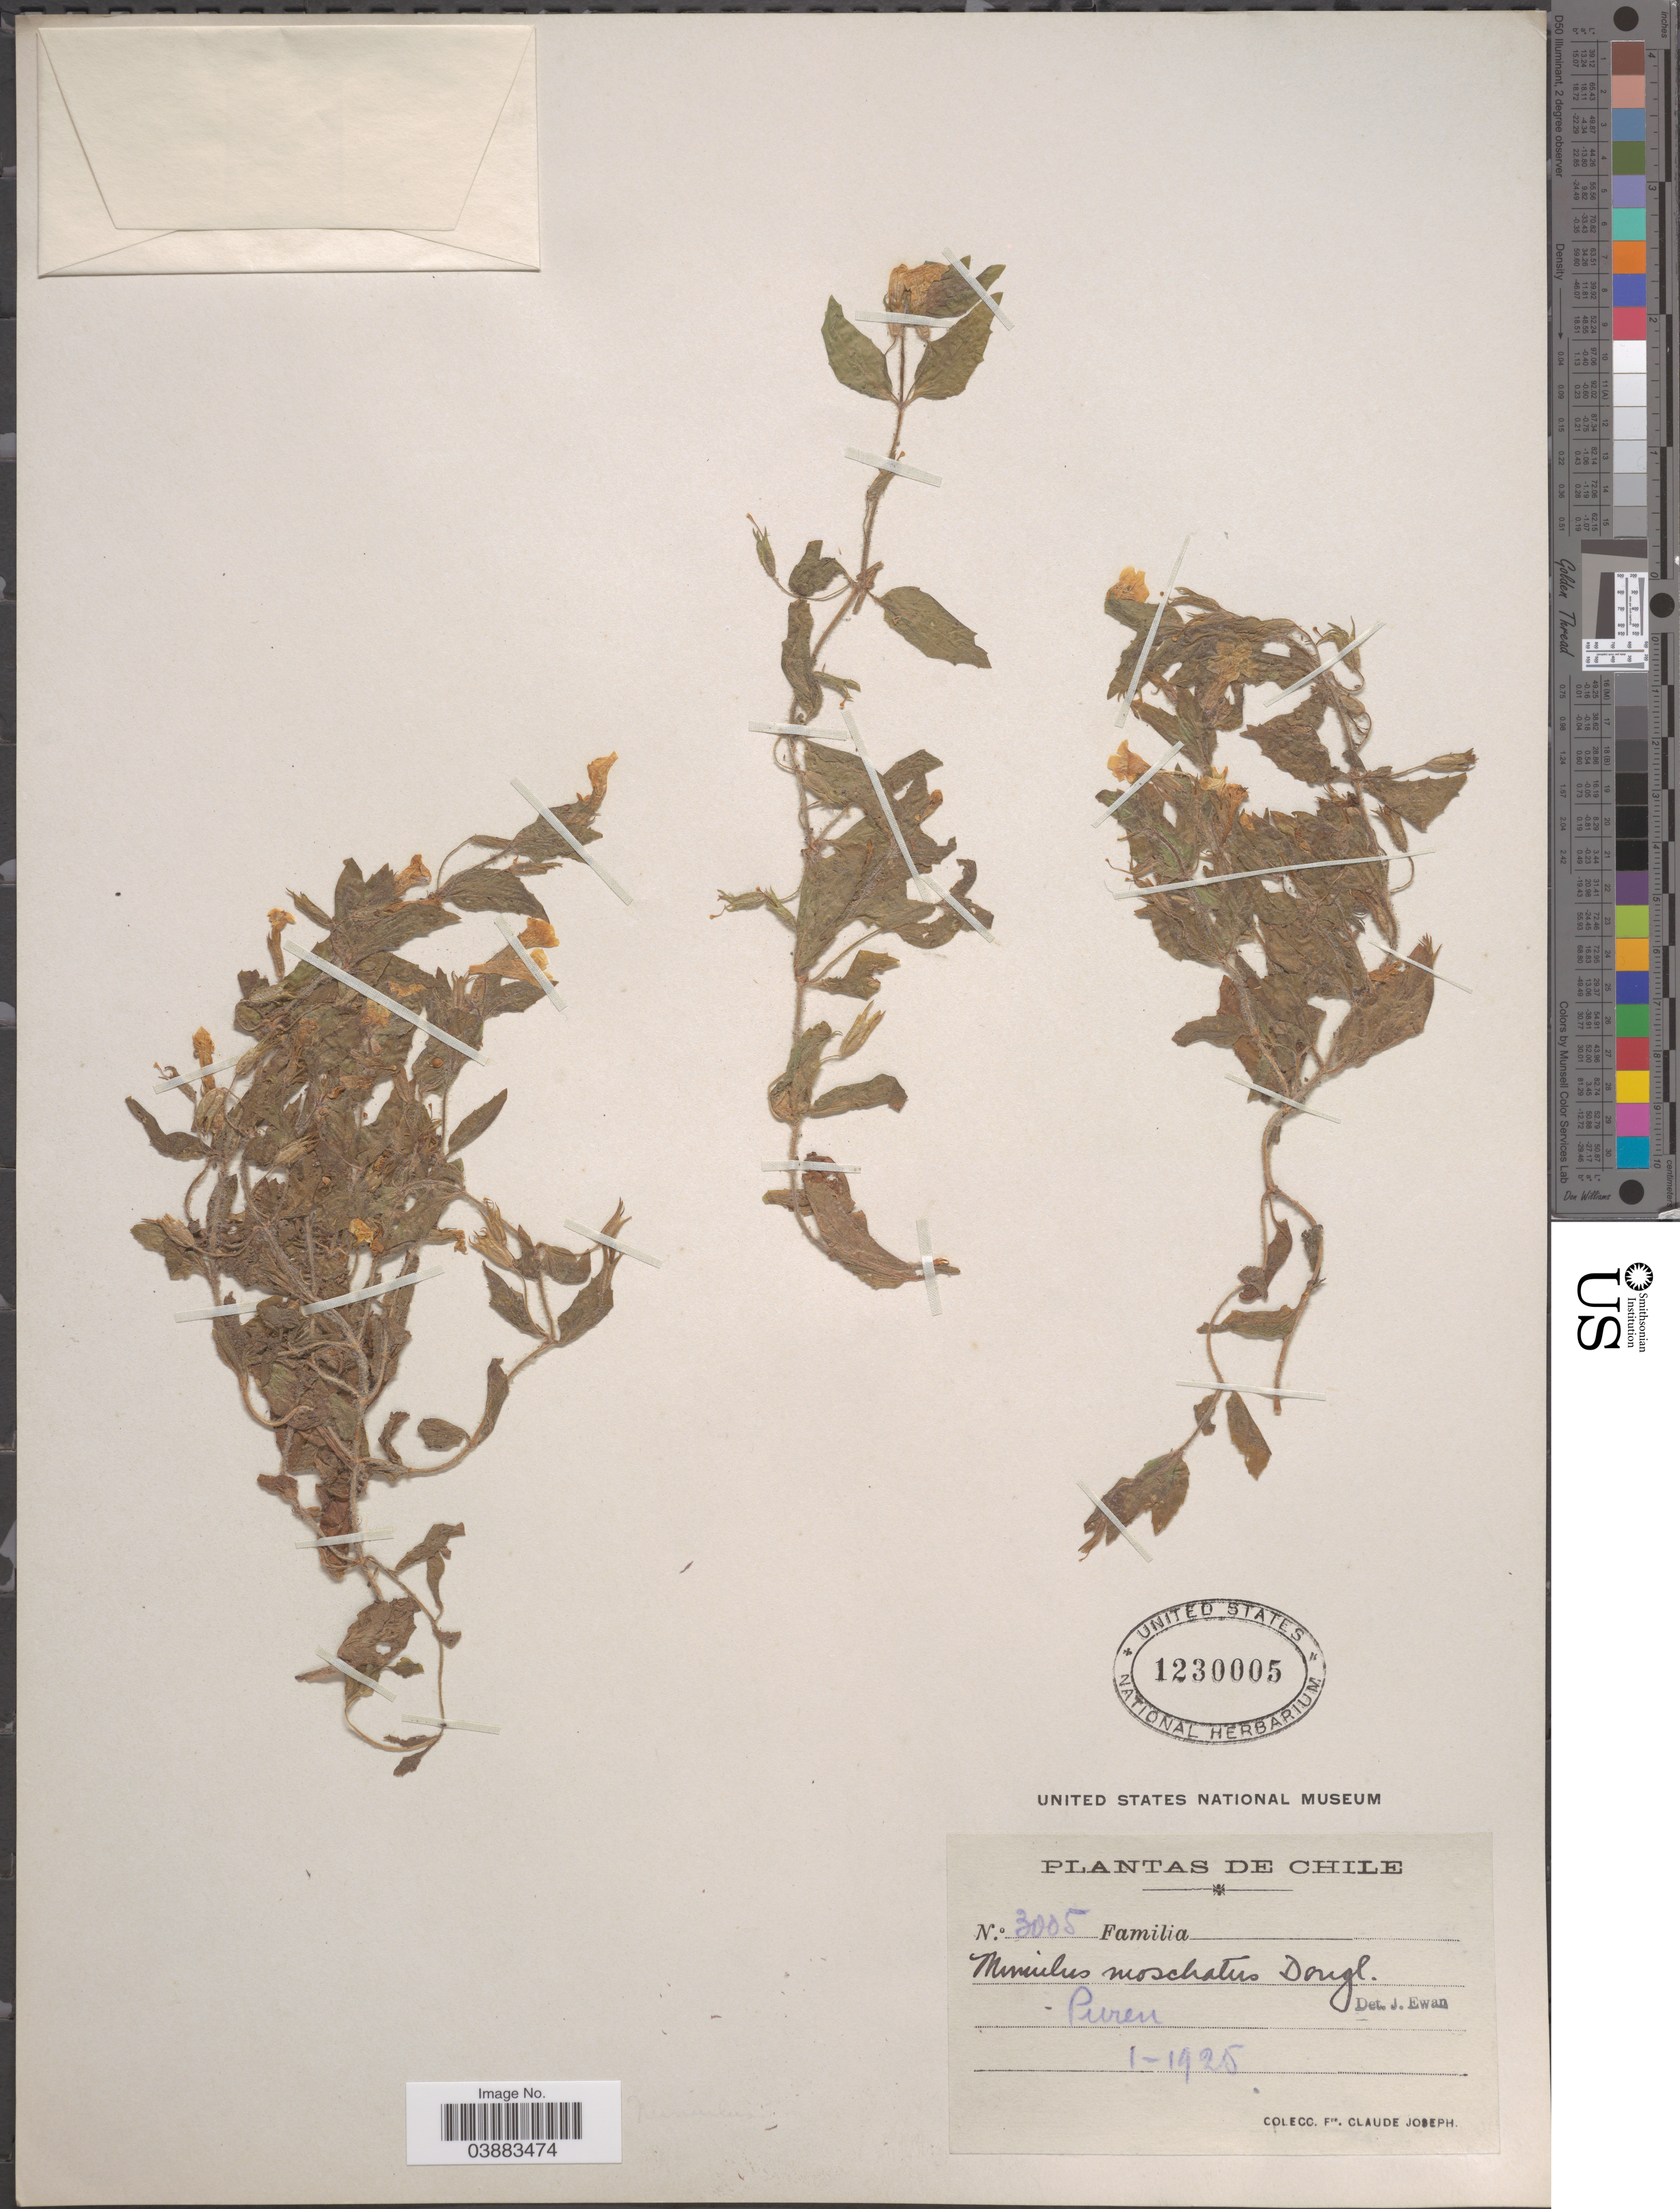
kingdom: Plantae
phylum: Tracheophyta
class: Magnoliopsida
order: Lamiales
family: Phrymaceae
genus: Mimulus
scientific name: Mimulus crinitus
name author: A.L. Grant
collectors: Bro. Claude-Joseph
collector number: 3005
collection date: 1925-01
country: Chile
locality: Puren.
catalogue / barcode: US 1230005